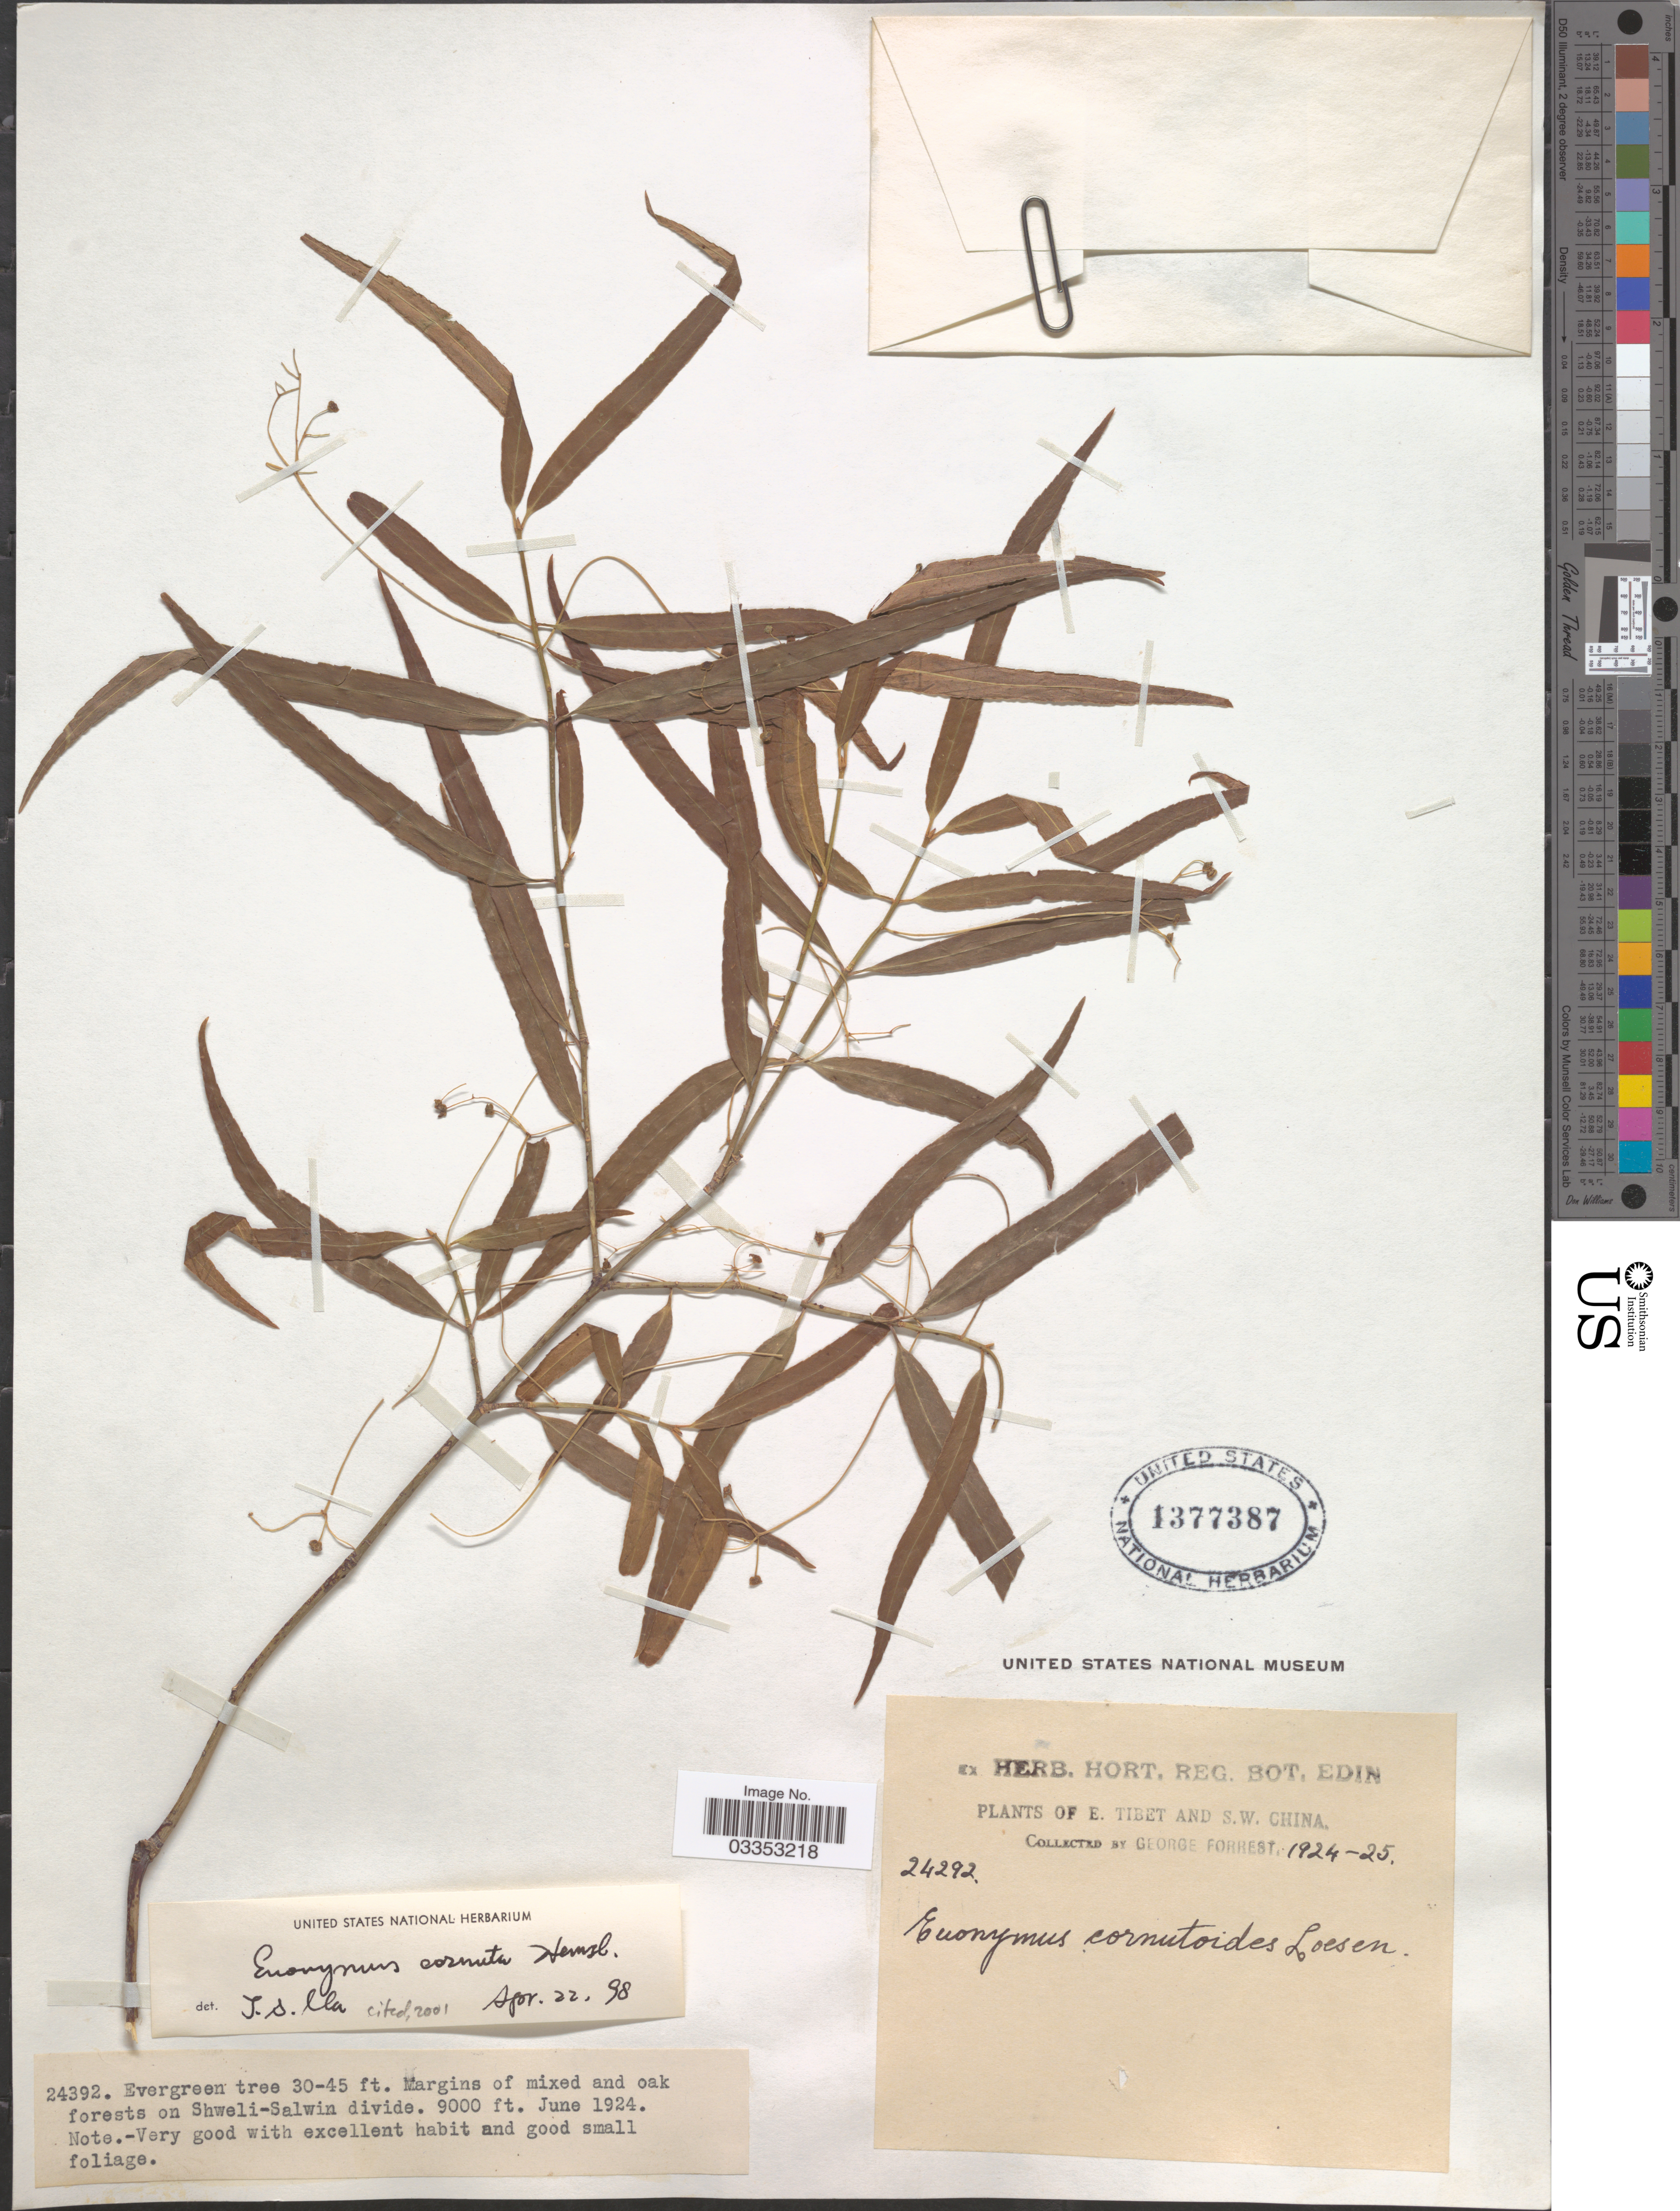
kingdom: Plantae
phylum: Tracheophyta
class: Magnoliopsida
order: Celastrales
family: Celastraceae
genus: Euonymus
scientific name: Euonymus cornutus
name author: Hemsl.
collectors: G. Forrest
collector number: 24392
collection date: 1924/1925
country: China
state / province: Xizang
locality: E. Tibet and S.W. China. Margins of mixed and oak forests on Shweli-Salwin divide.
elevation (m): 2743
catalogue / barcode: US 1377387